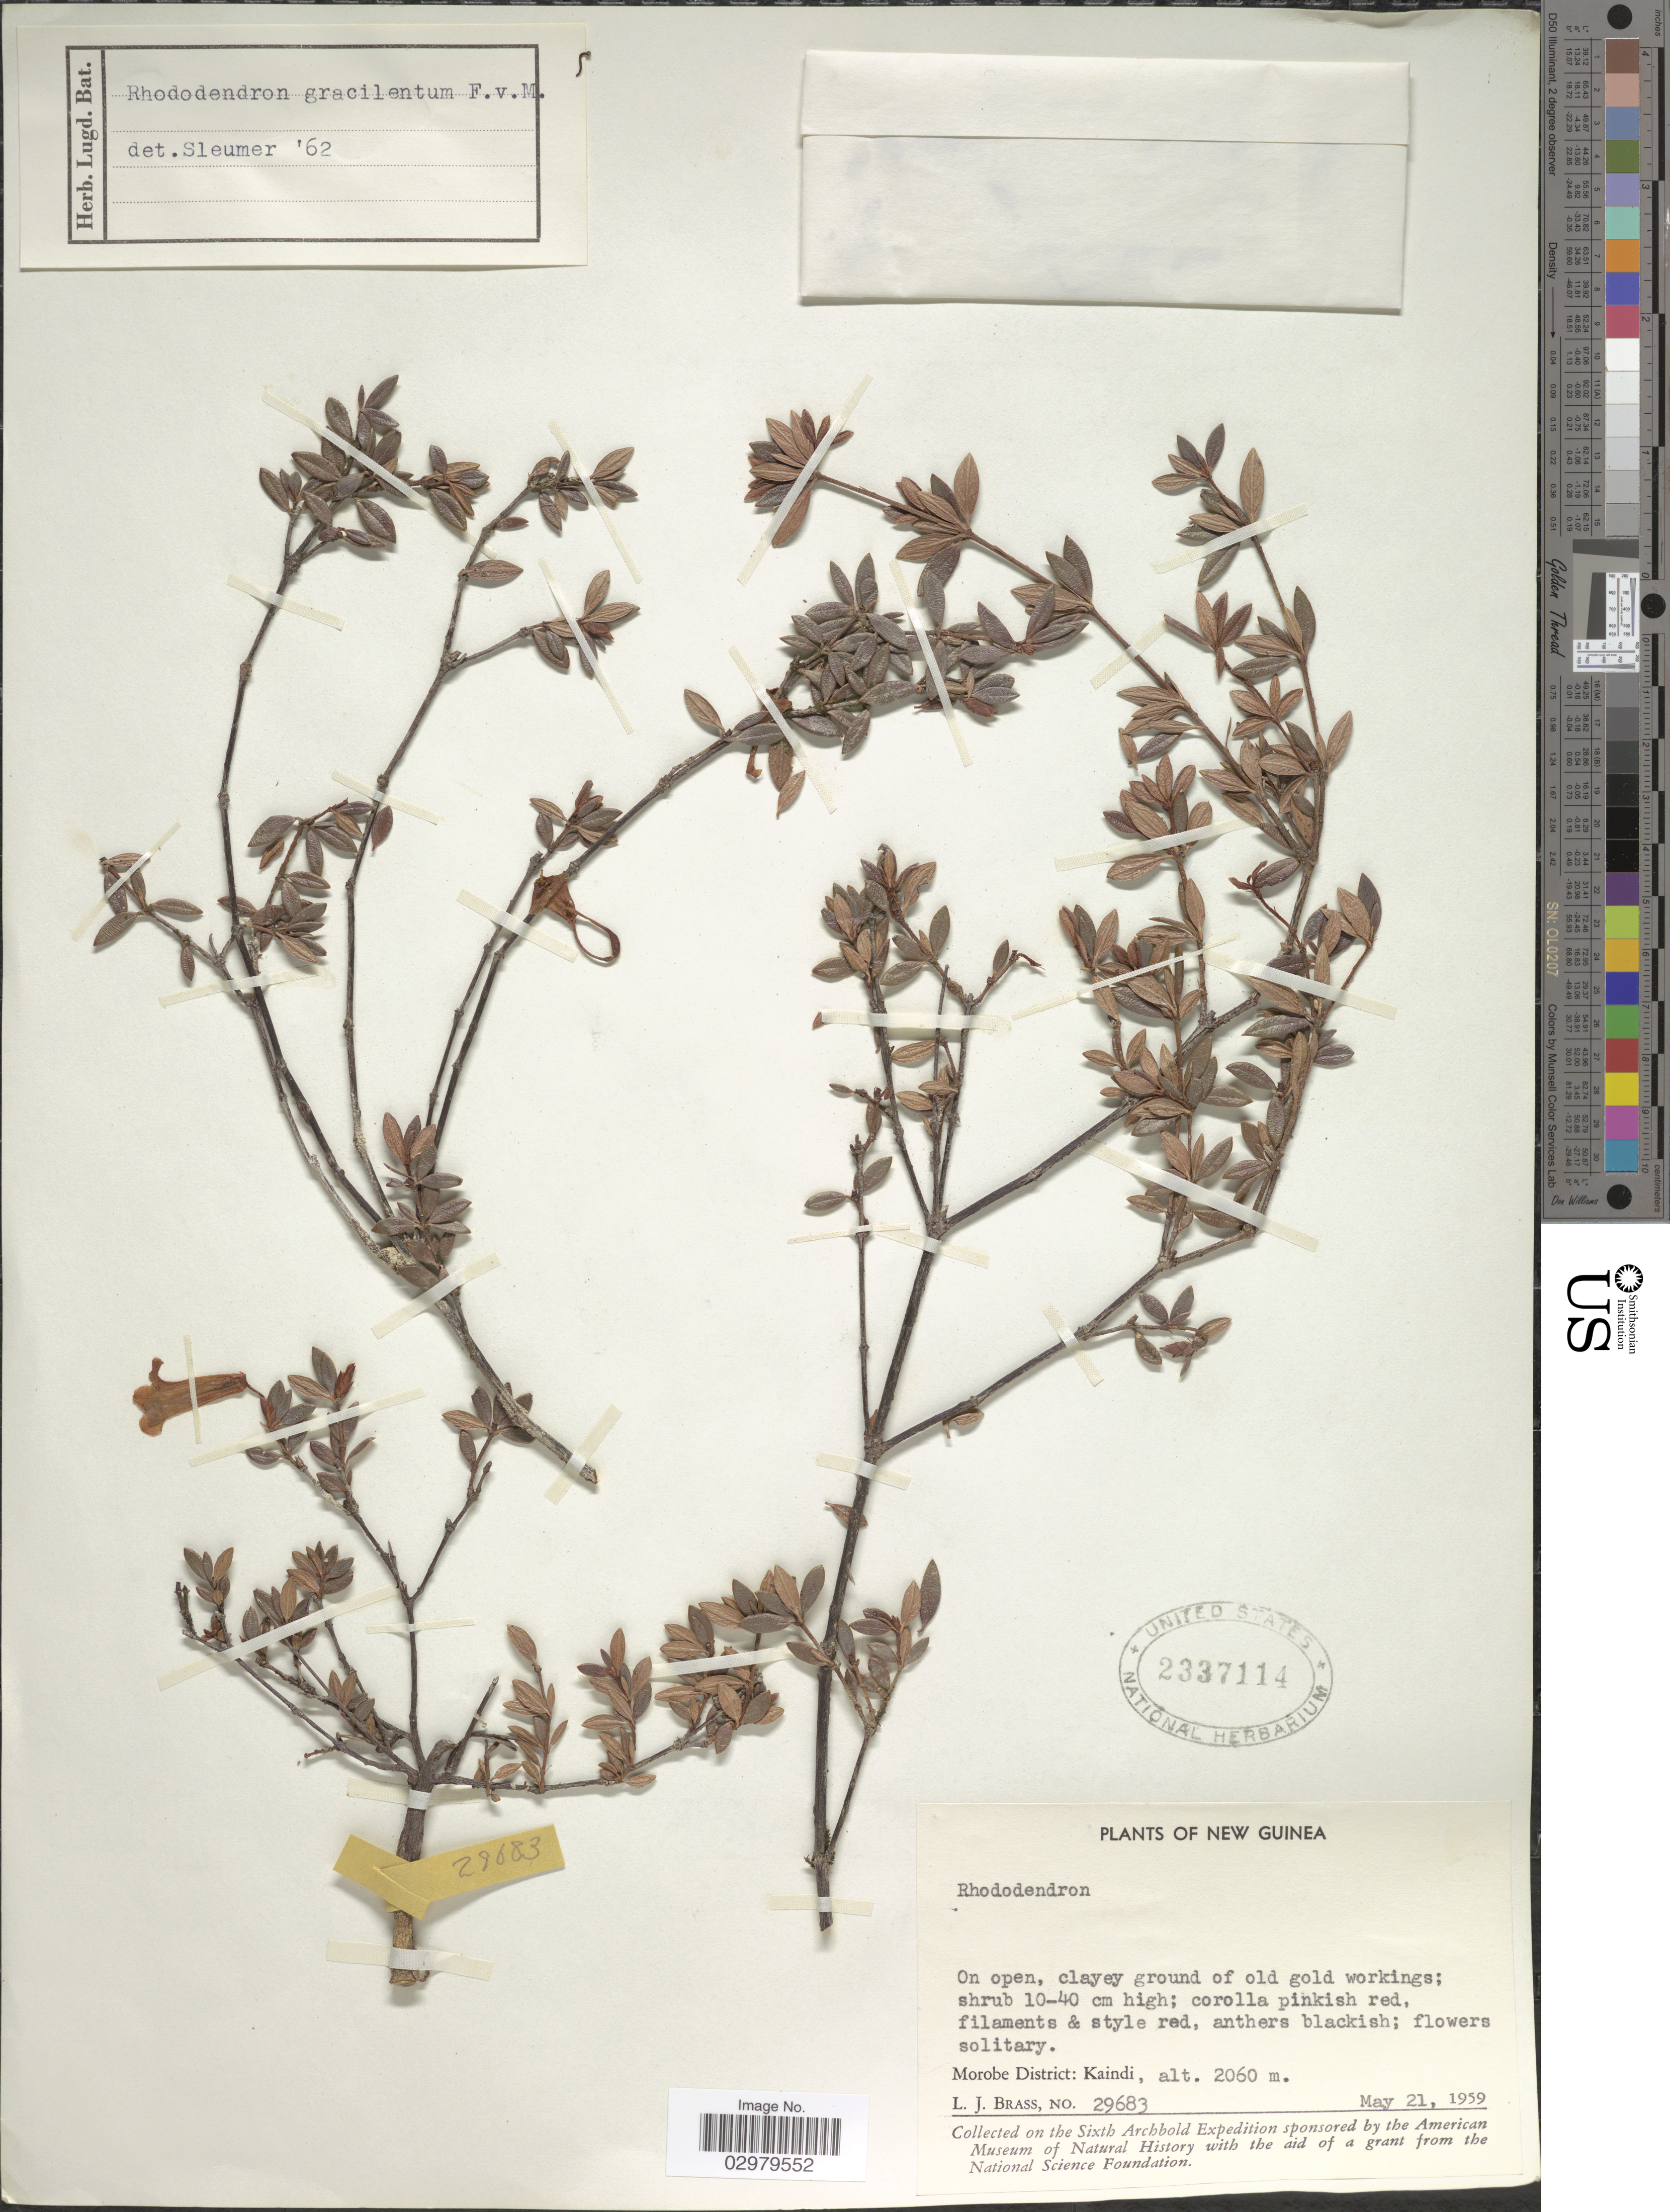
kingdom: Plantae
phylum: Tracheophyta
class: Magnoliopsida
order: Ericales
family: Ericaceae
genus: Rhododendron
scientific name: Rhododendron gracilentum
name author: F. Muell.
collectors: L. J. Brass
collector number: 29683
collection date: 1959-05-21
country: Papua New Guinea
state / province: Morobe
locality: New Guinea. Morobe District: Kaindi.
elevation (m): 2060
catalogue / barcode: US 2337114